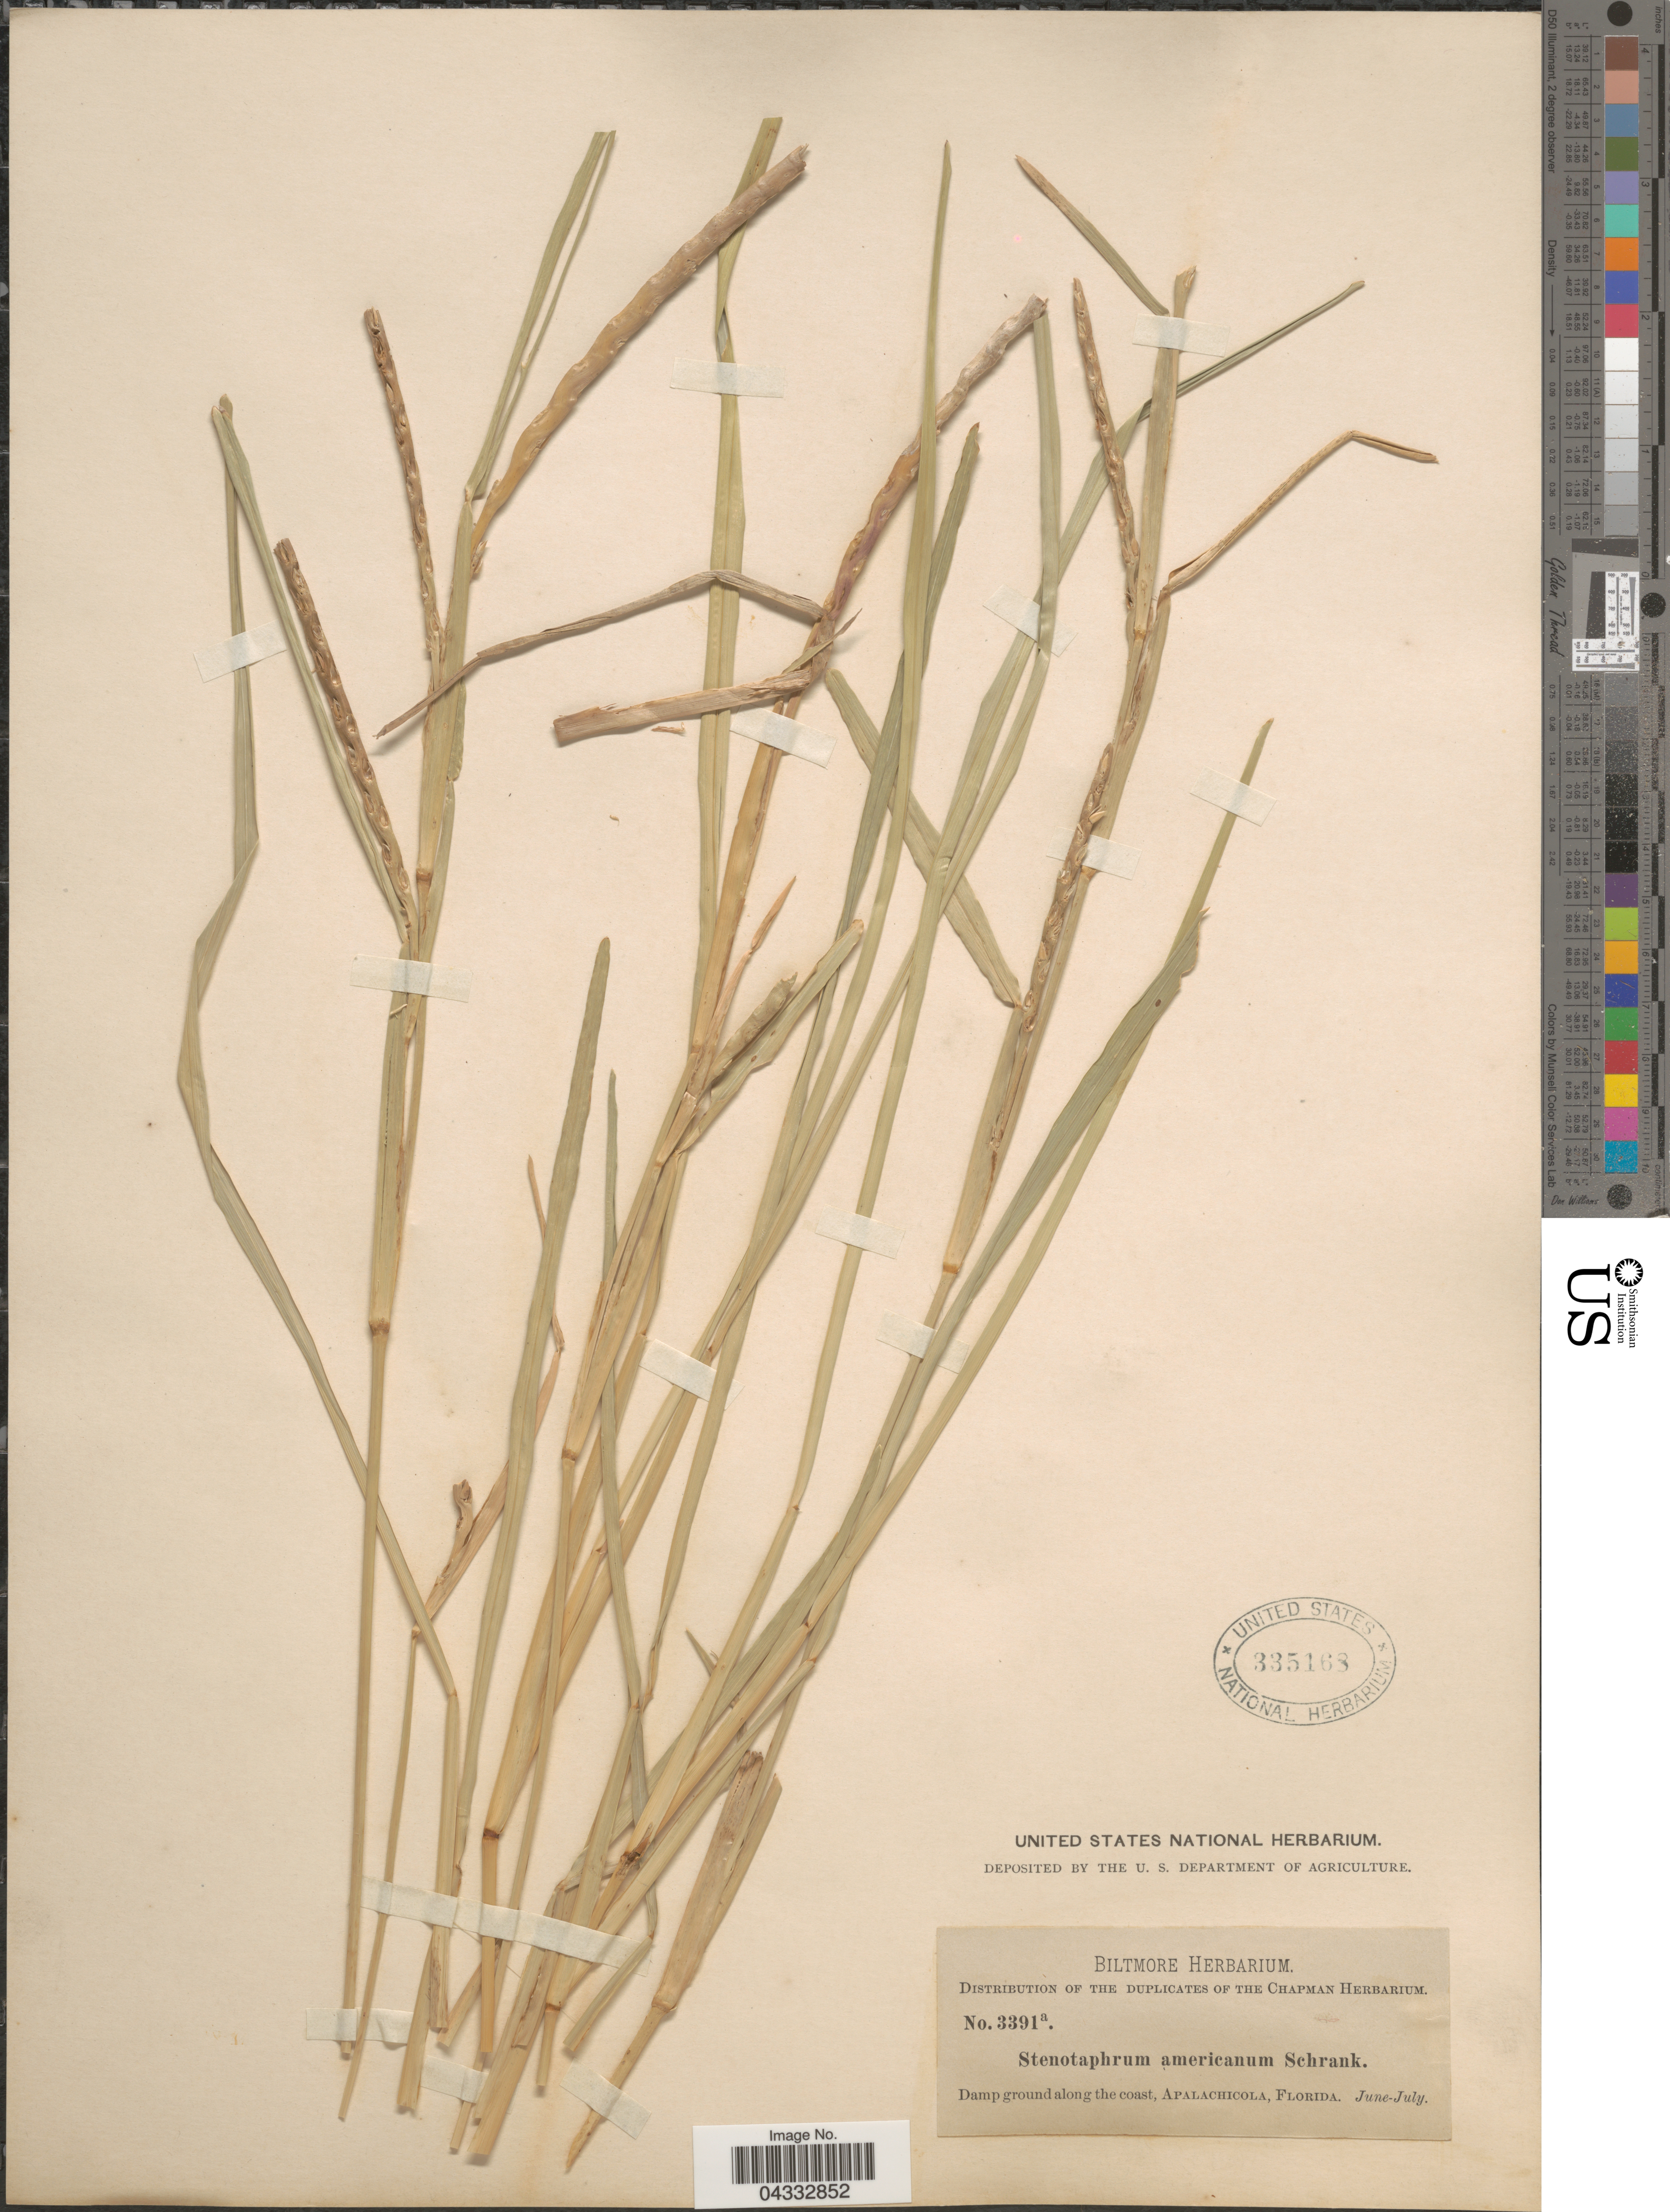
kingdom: Plantae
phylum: Tracheophyta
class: Liliopsida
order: Poales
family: Poaceae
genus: Stenotaphrum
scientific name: Stenotaphrum secundatum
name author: (Walter) Kuntze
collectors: ex herb. Biltmore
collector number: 3391a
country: United States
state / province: Florida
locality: Damp ground along the coast, Apalachicola.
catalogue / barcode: US 335163